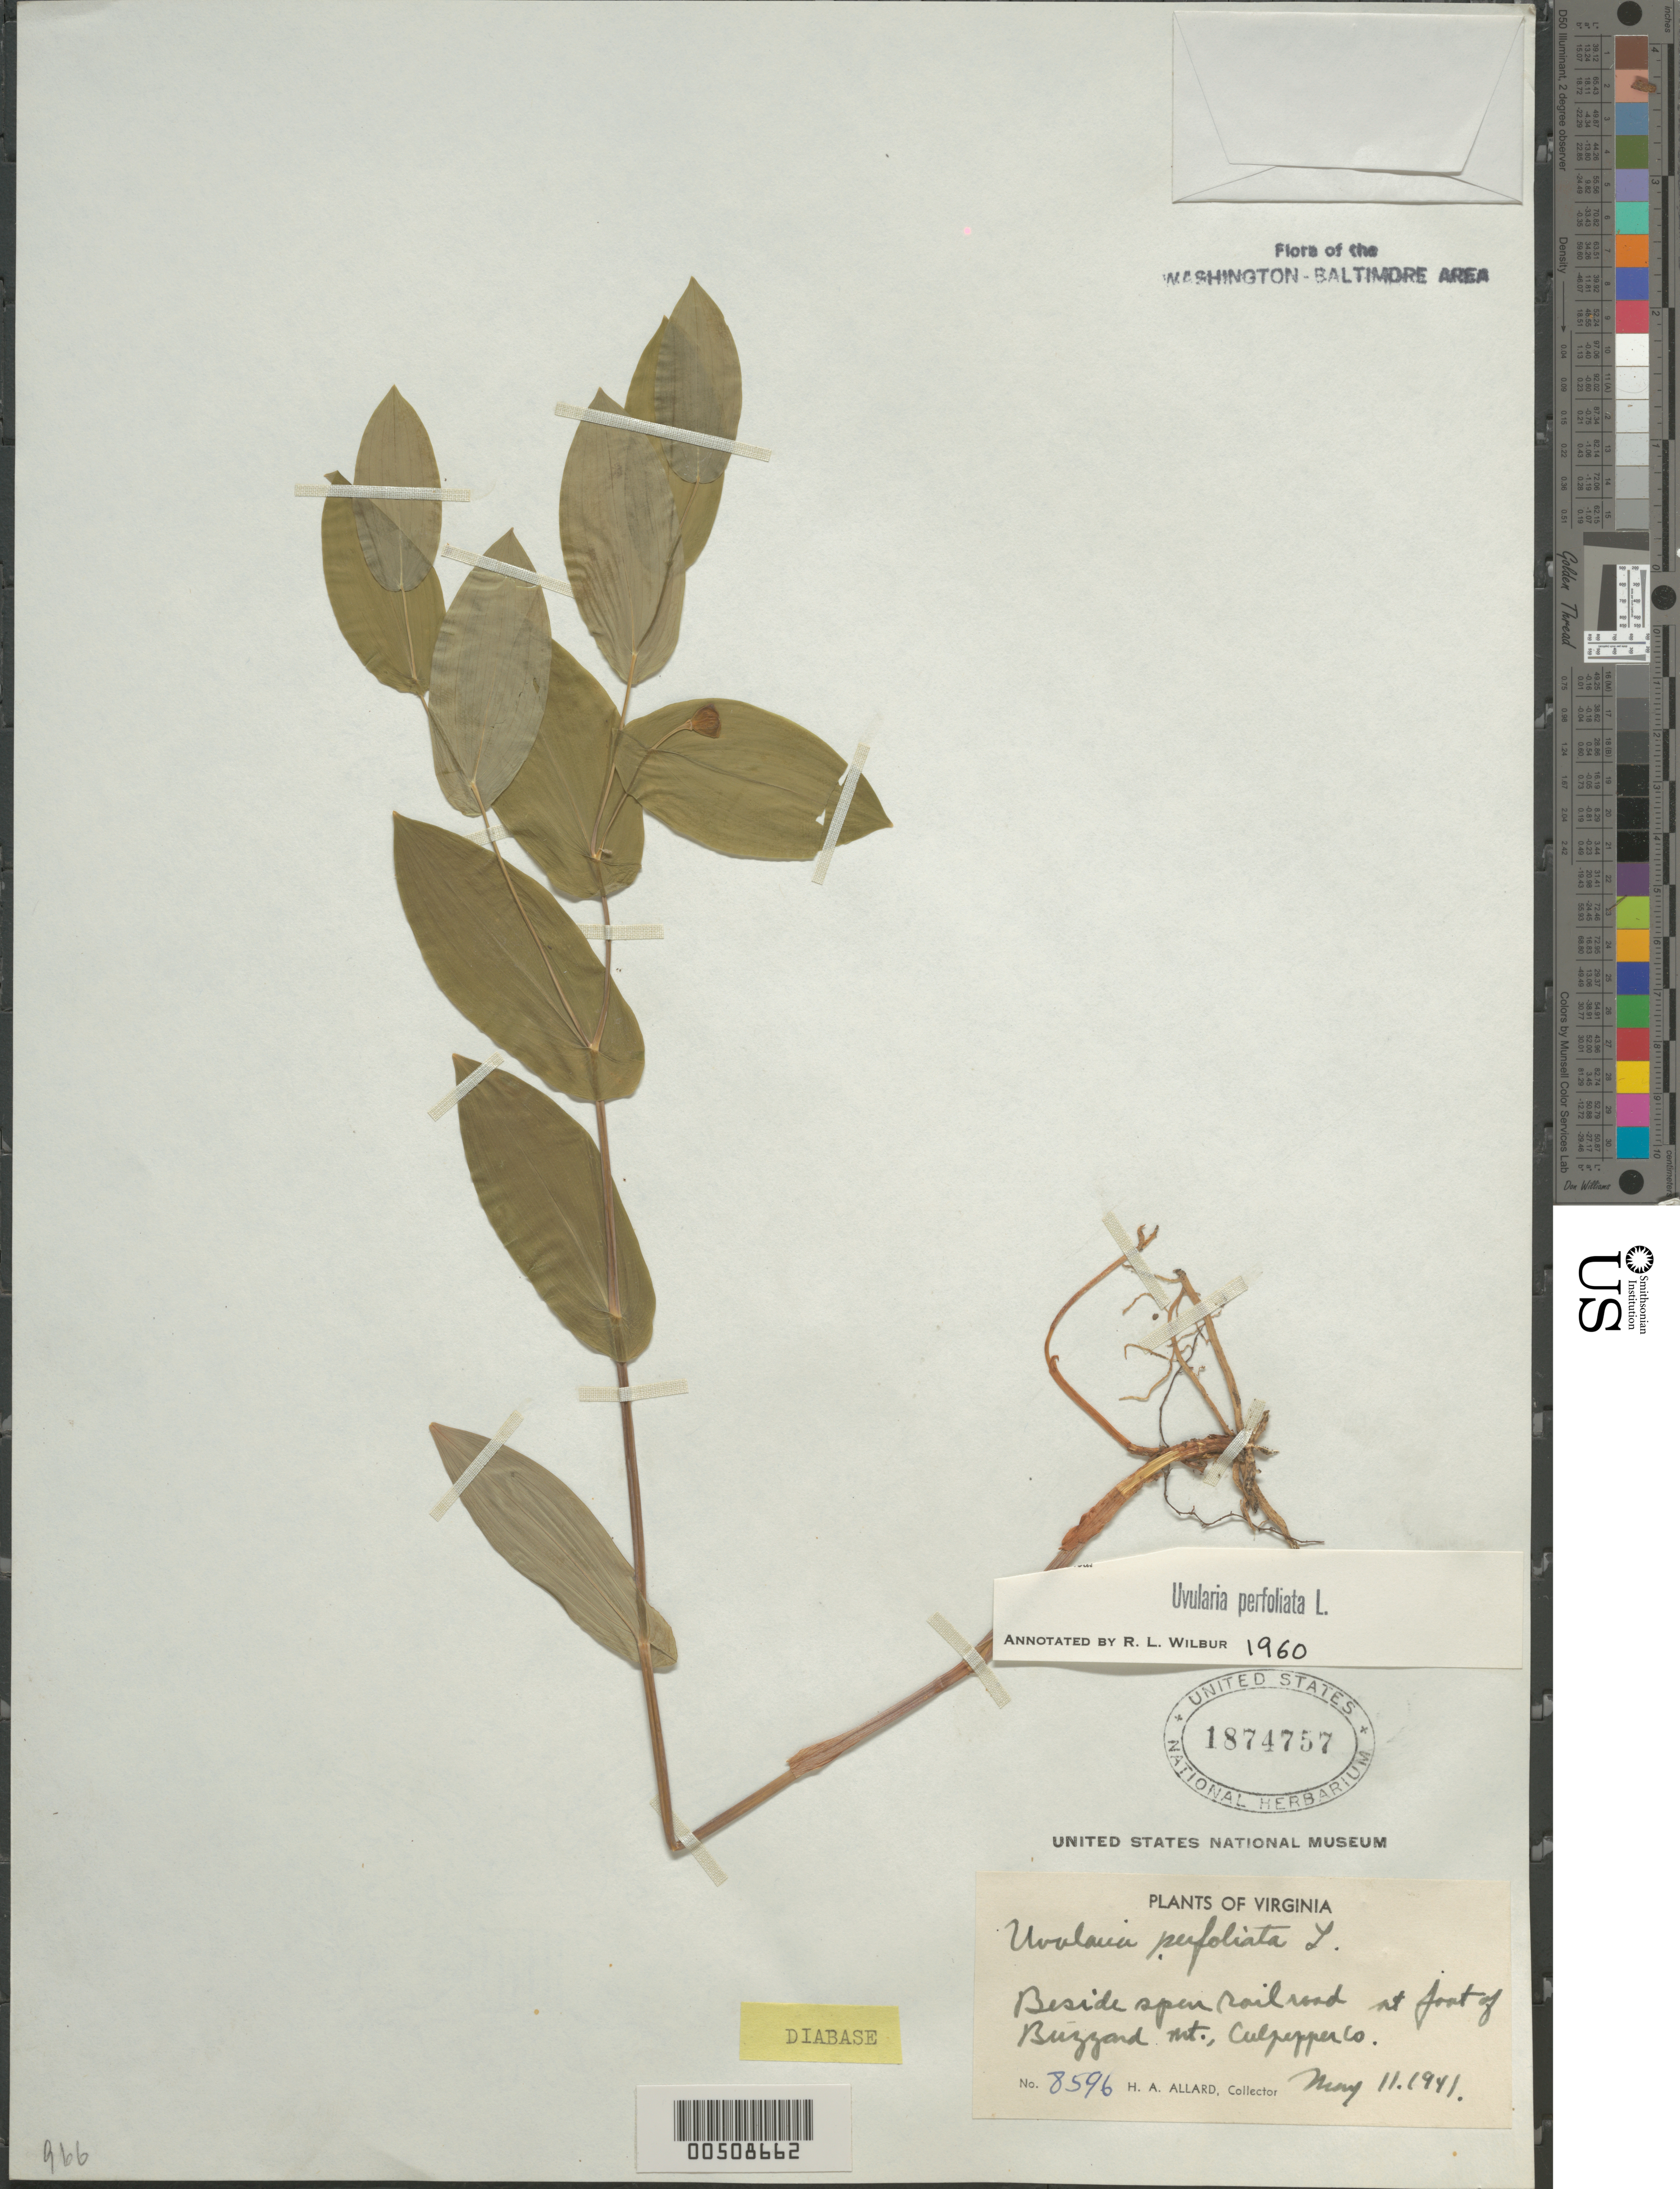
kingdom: Plantae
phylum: Tracheophyta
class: Liliopsida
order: Liliales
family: Colchicaceae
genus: Uvularia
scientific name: Uvularia perfoliata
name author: L.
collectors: H. A. Allard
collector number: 8596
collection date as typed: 11 May 1941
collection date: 1941-05-11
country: United States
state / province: Virginia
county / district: Culpeper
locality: Foot of Buzzard Mt.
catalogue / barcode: US 1874757